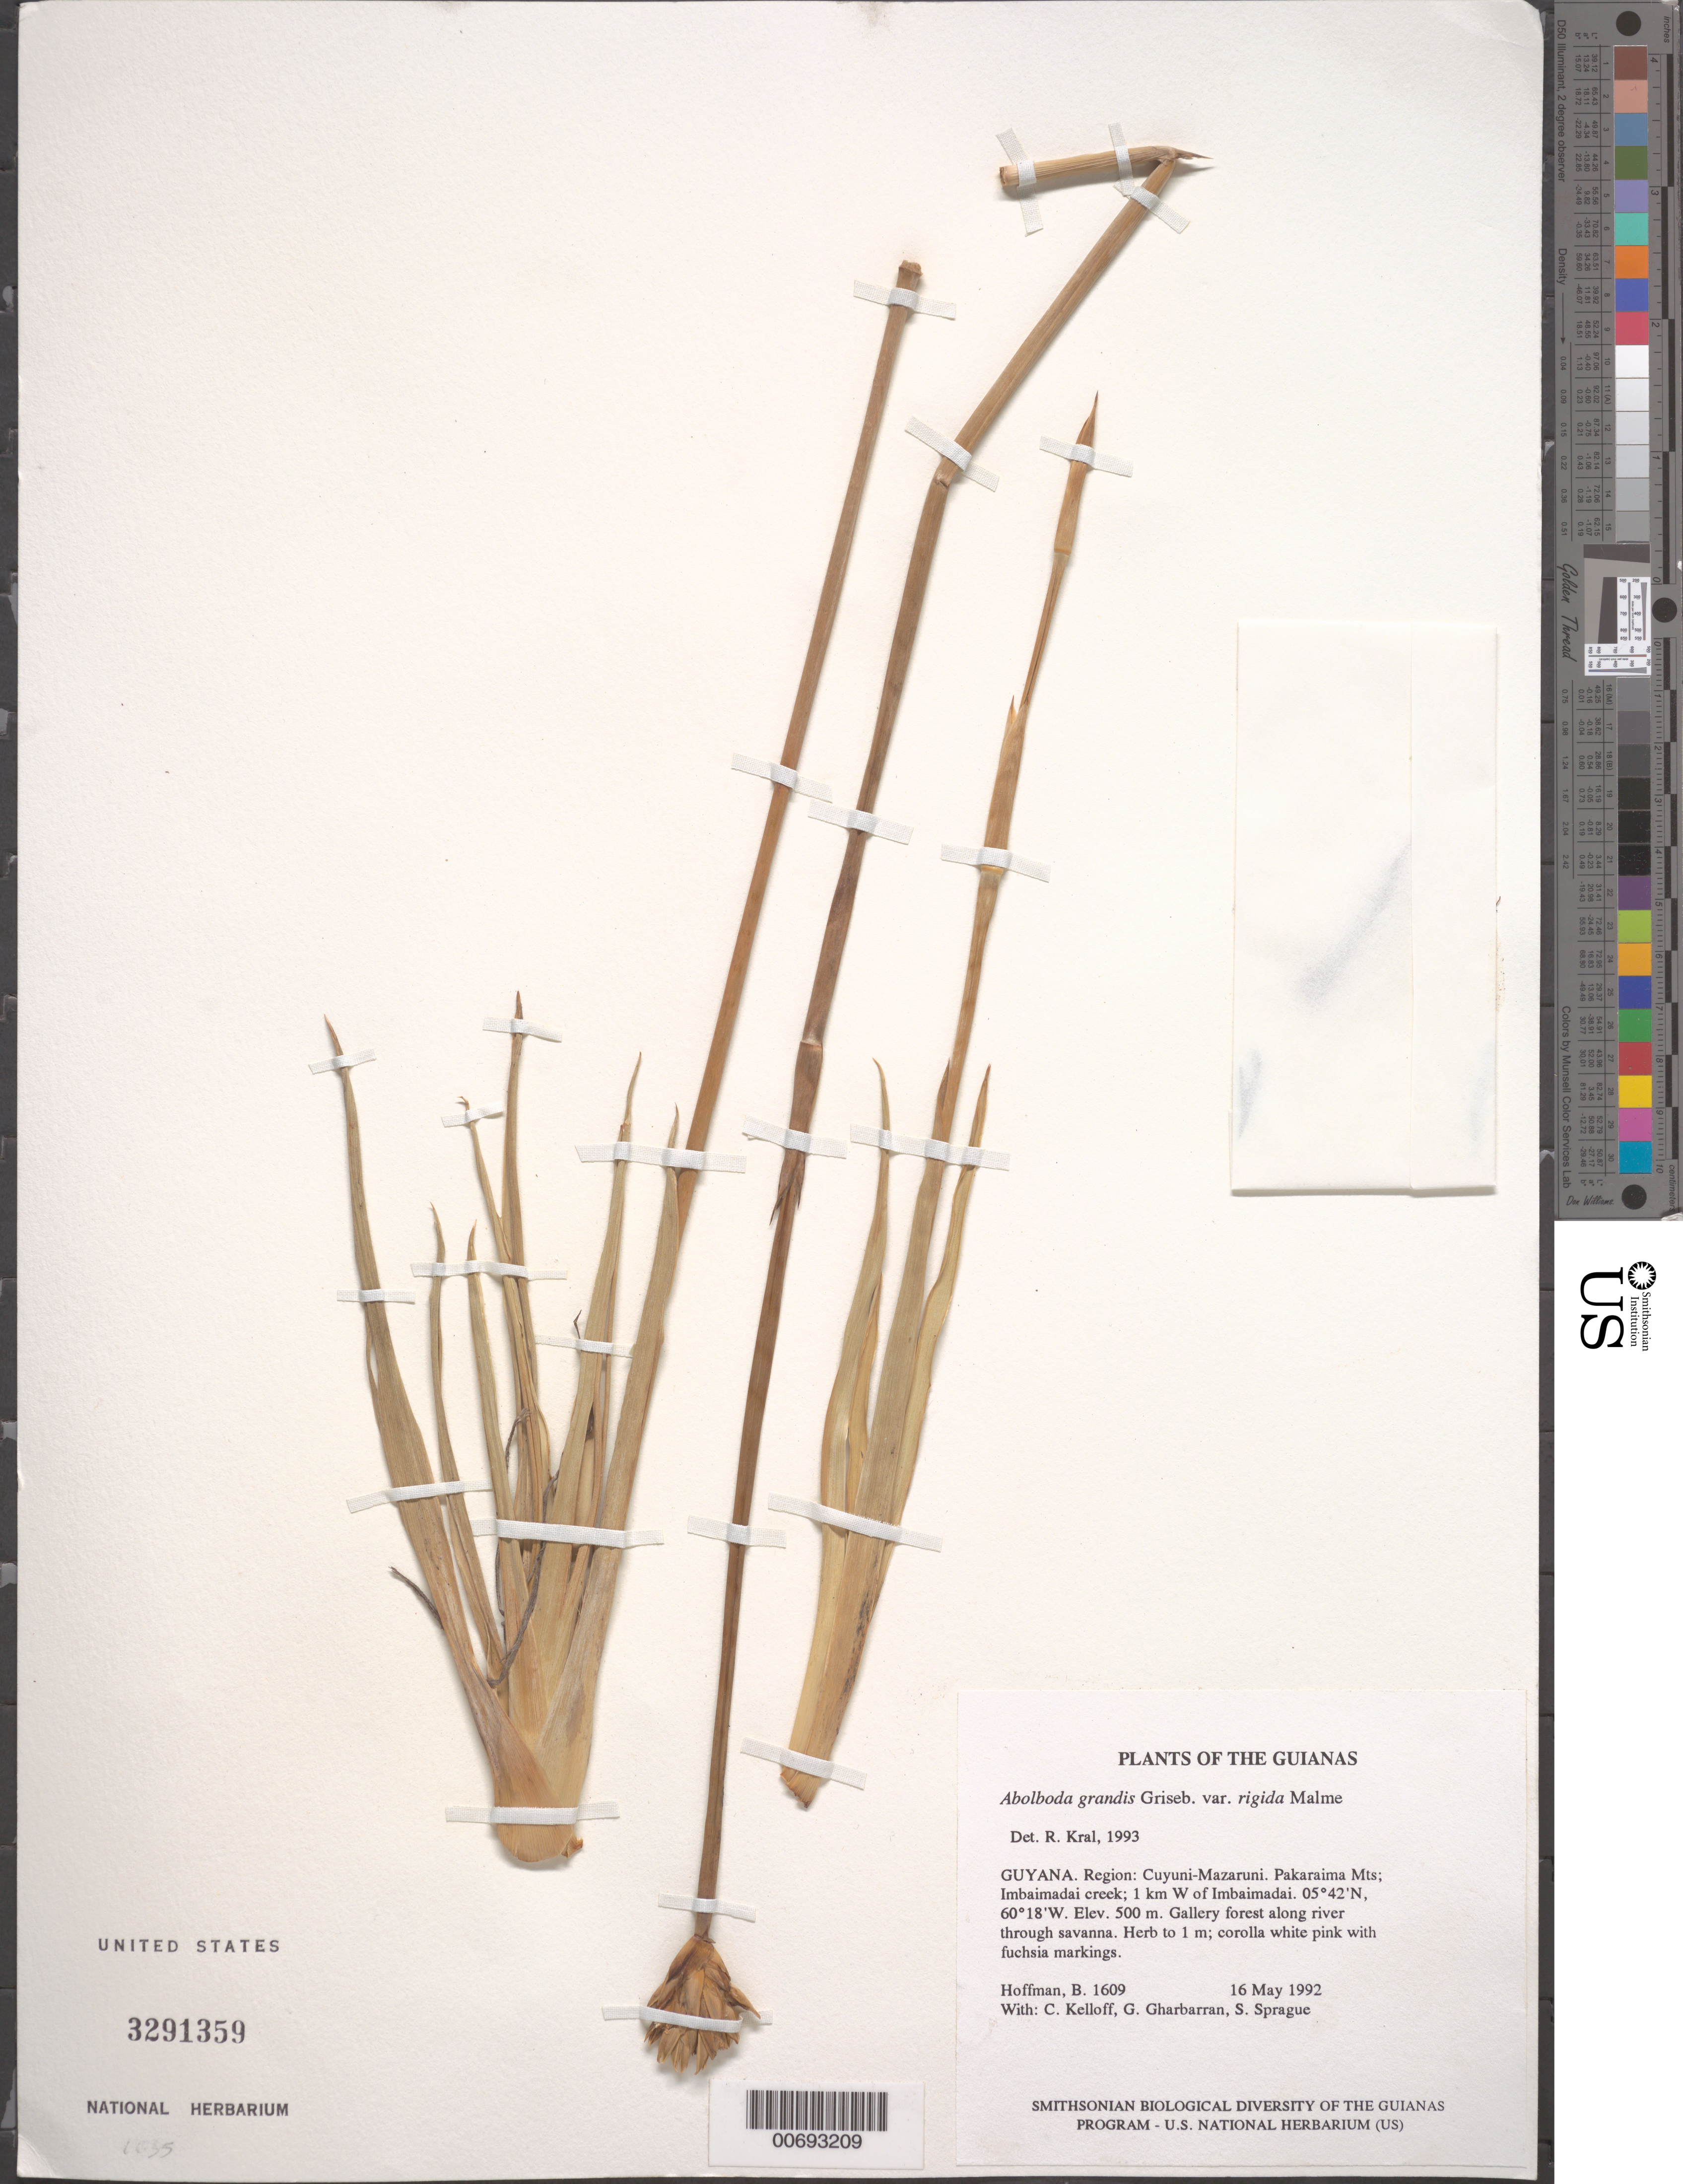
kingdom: Plantae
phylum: Tracheophyta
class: Liliopsida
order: Poales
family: Xyridaceae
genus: Abolboda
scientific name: Abolboda grandis var. rigida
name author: Malme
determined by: Kral, Robert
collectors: B. Hoffman, C. L. Kelloff, G. Gharbarran & S. Sprague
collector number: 1609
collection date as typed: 16 May 1992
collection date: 1992-05-16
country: Guyana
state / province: Cuyuni-Mazaruni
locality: Pakaraima Mts; Imbaimadai Creek; 1 km W of Imbaimadai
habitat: Gallery forest along river through savanna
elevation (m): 500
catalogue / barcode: US 3291359